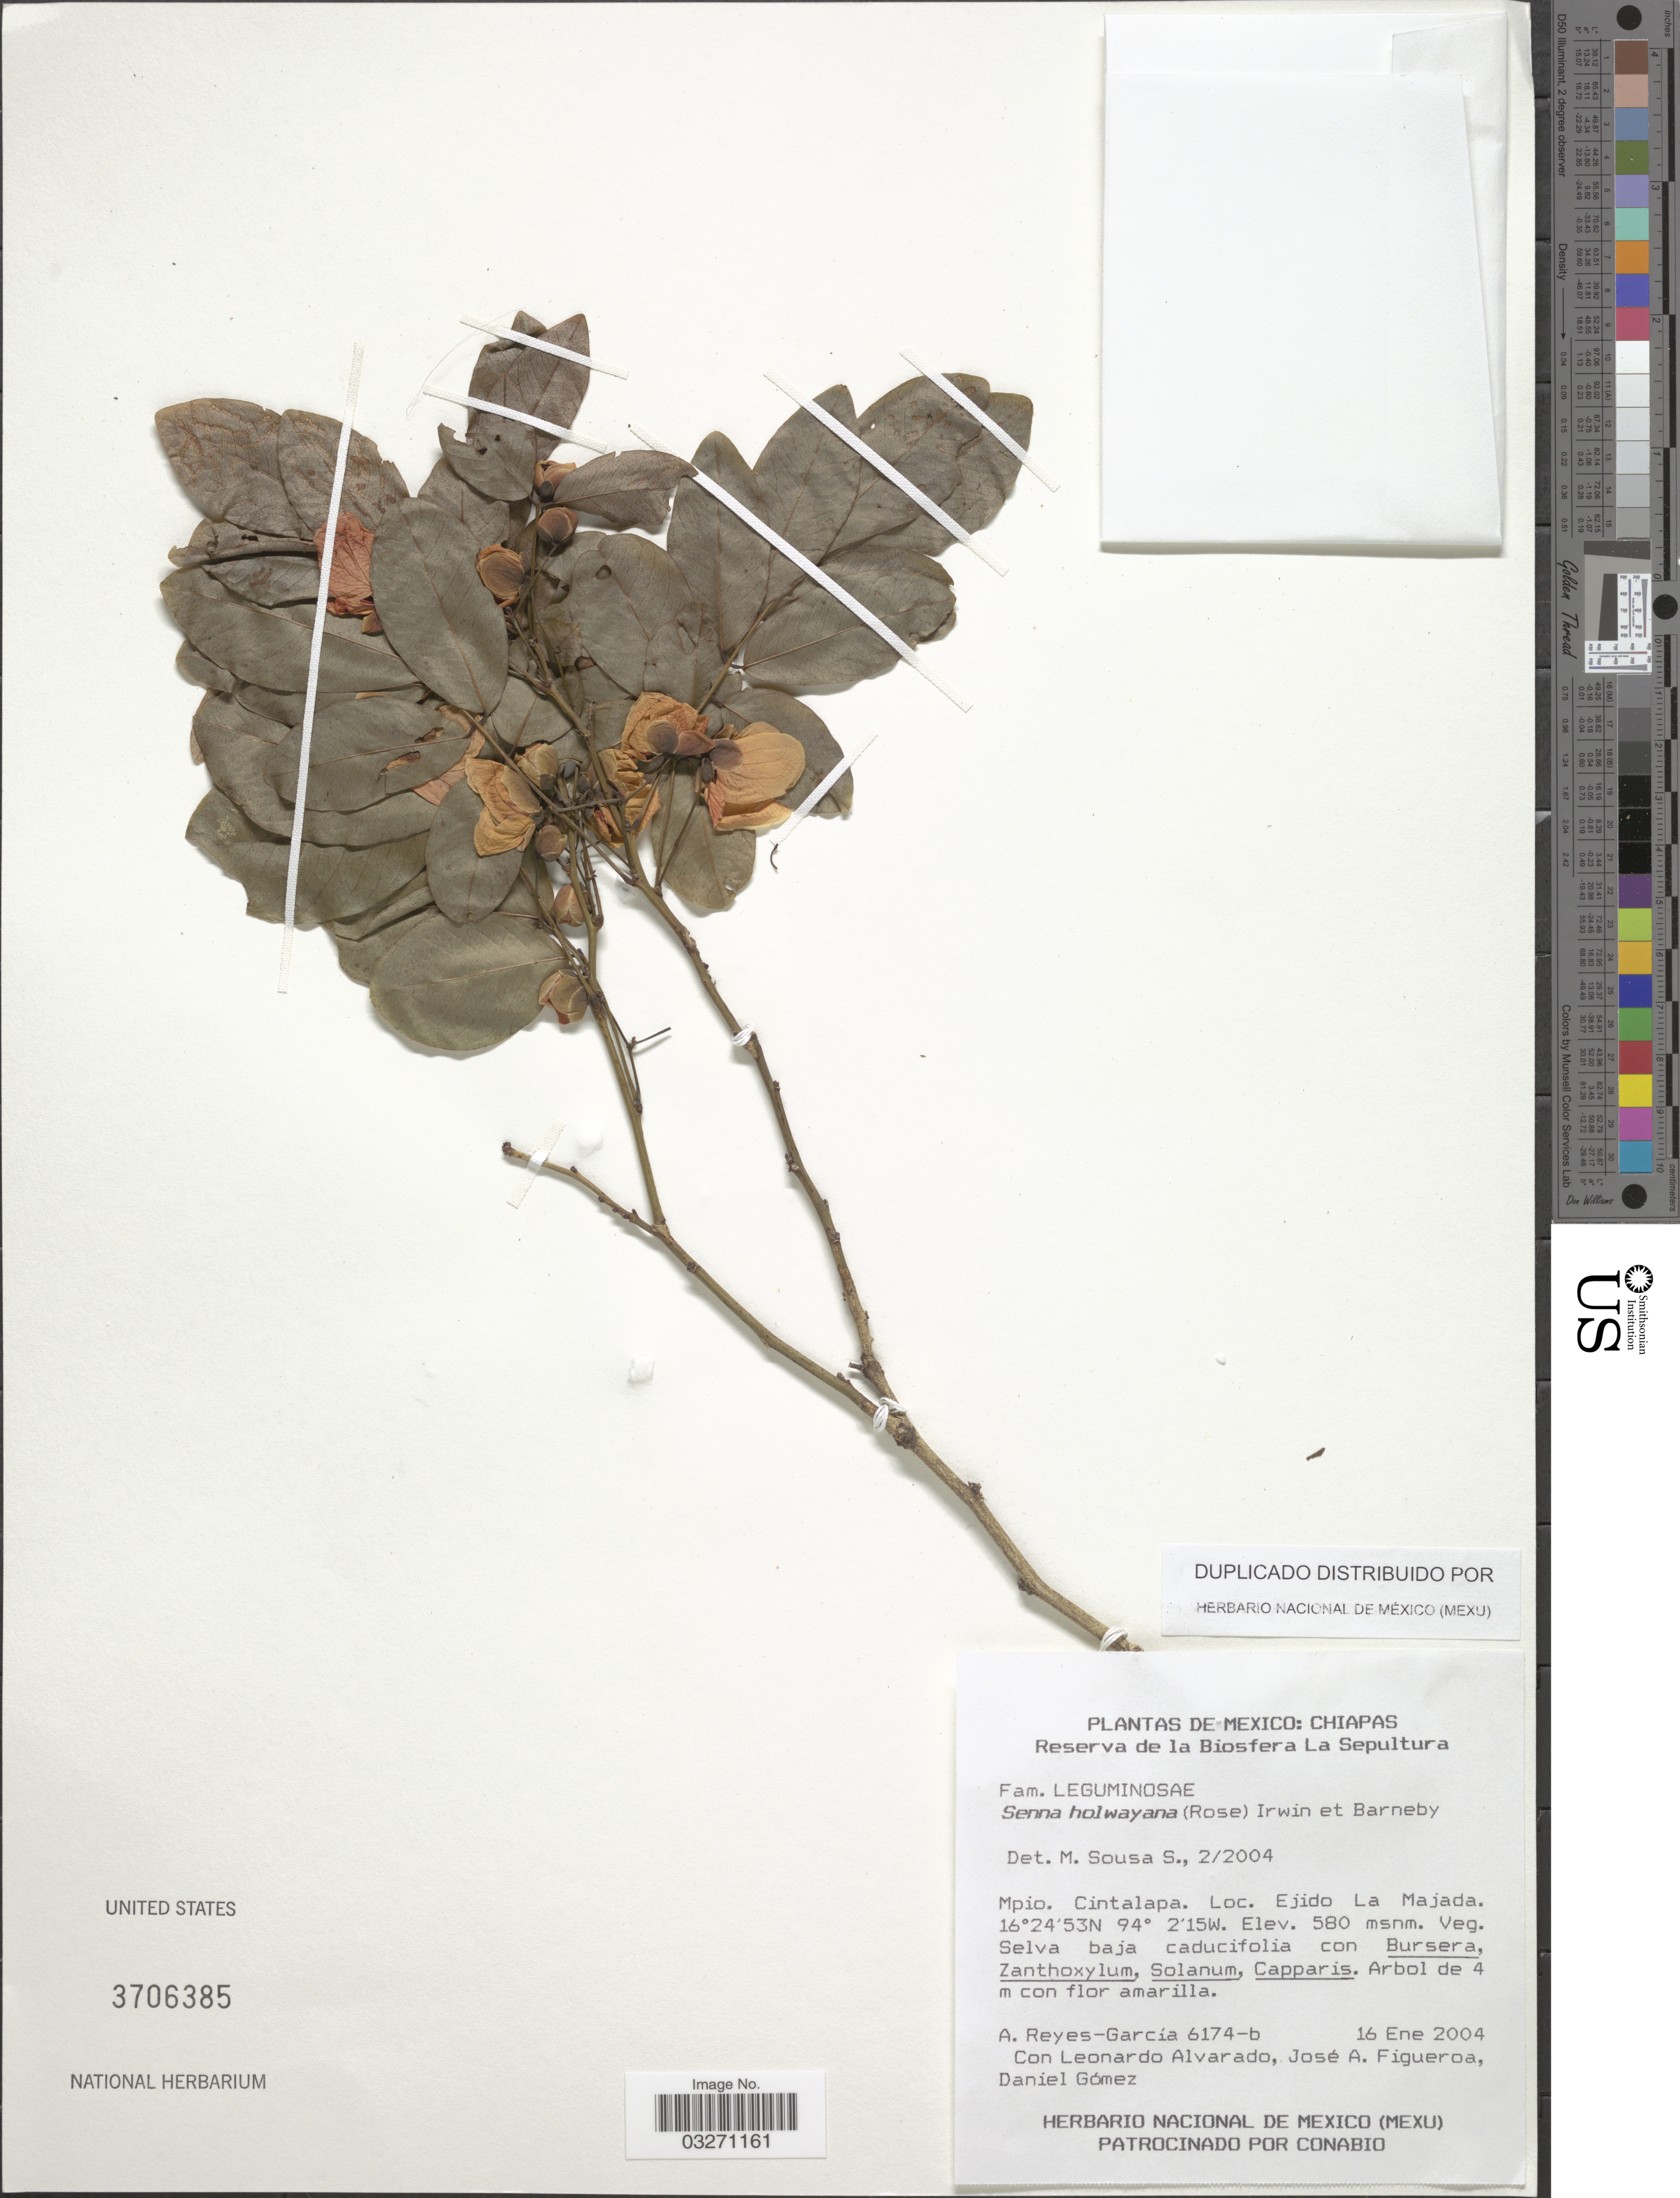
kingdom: Plantae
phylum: Tracheophyta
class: Magnoliopsida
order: Fabales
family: Fabaceae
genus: Senna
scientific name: Senna holwayana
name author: (Rose) H.S. Irwin & Barneby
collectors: A. Reyes G., L. Alvarado, J. Figueroa & D. Gomez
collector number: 6174-b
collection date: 2004-01-16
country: Mexico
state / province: Chiapas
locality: Reserva de la Biosfera La Sepultura, Mpio. Cintalapa. Ejido La Majada.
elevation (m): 580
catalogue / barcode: US 3706385